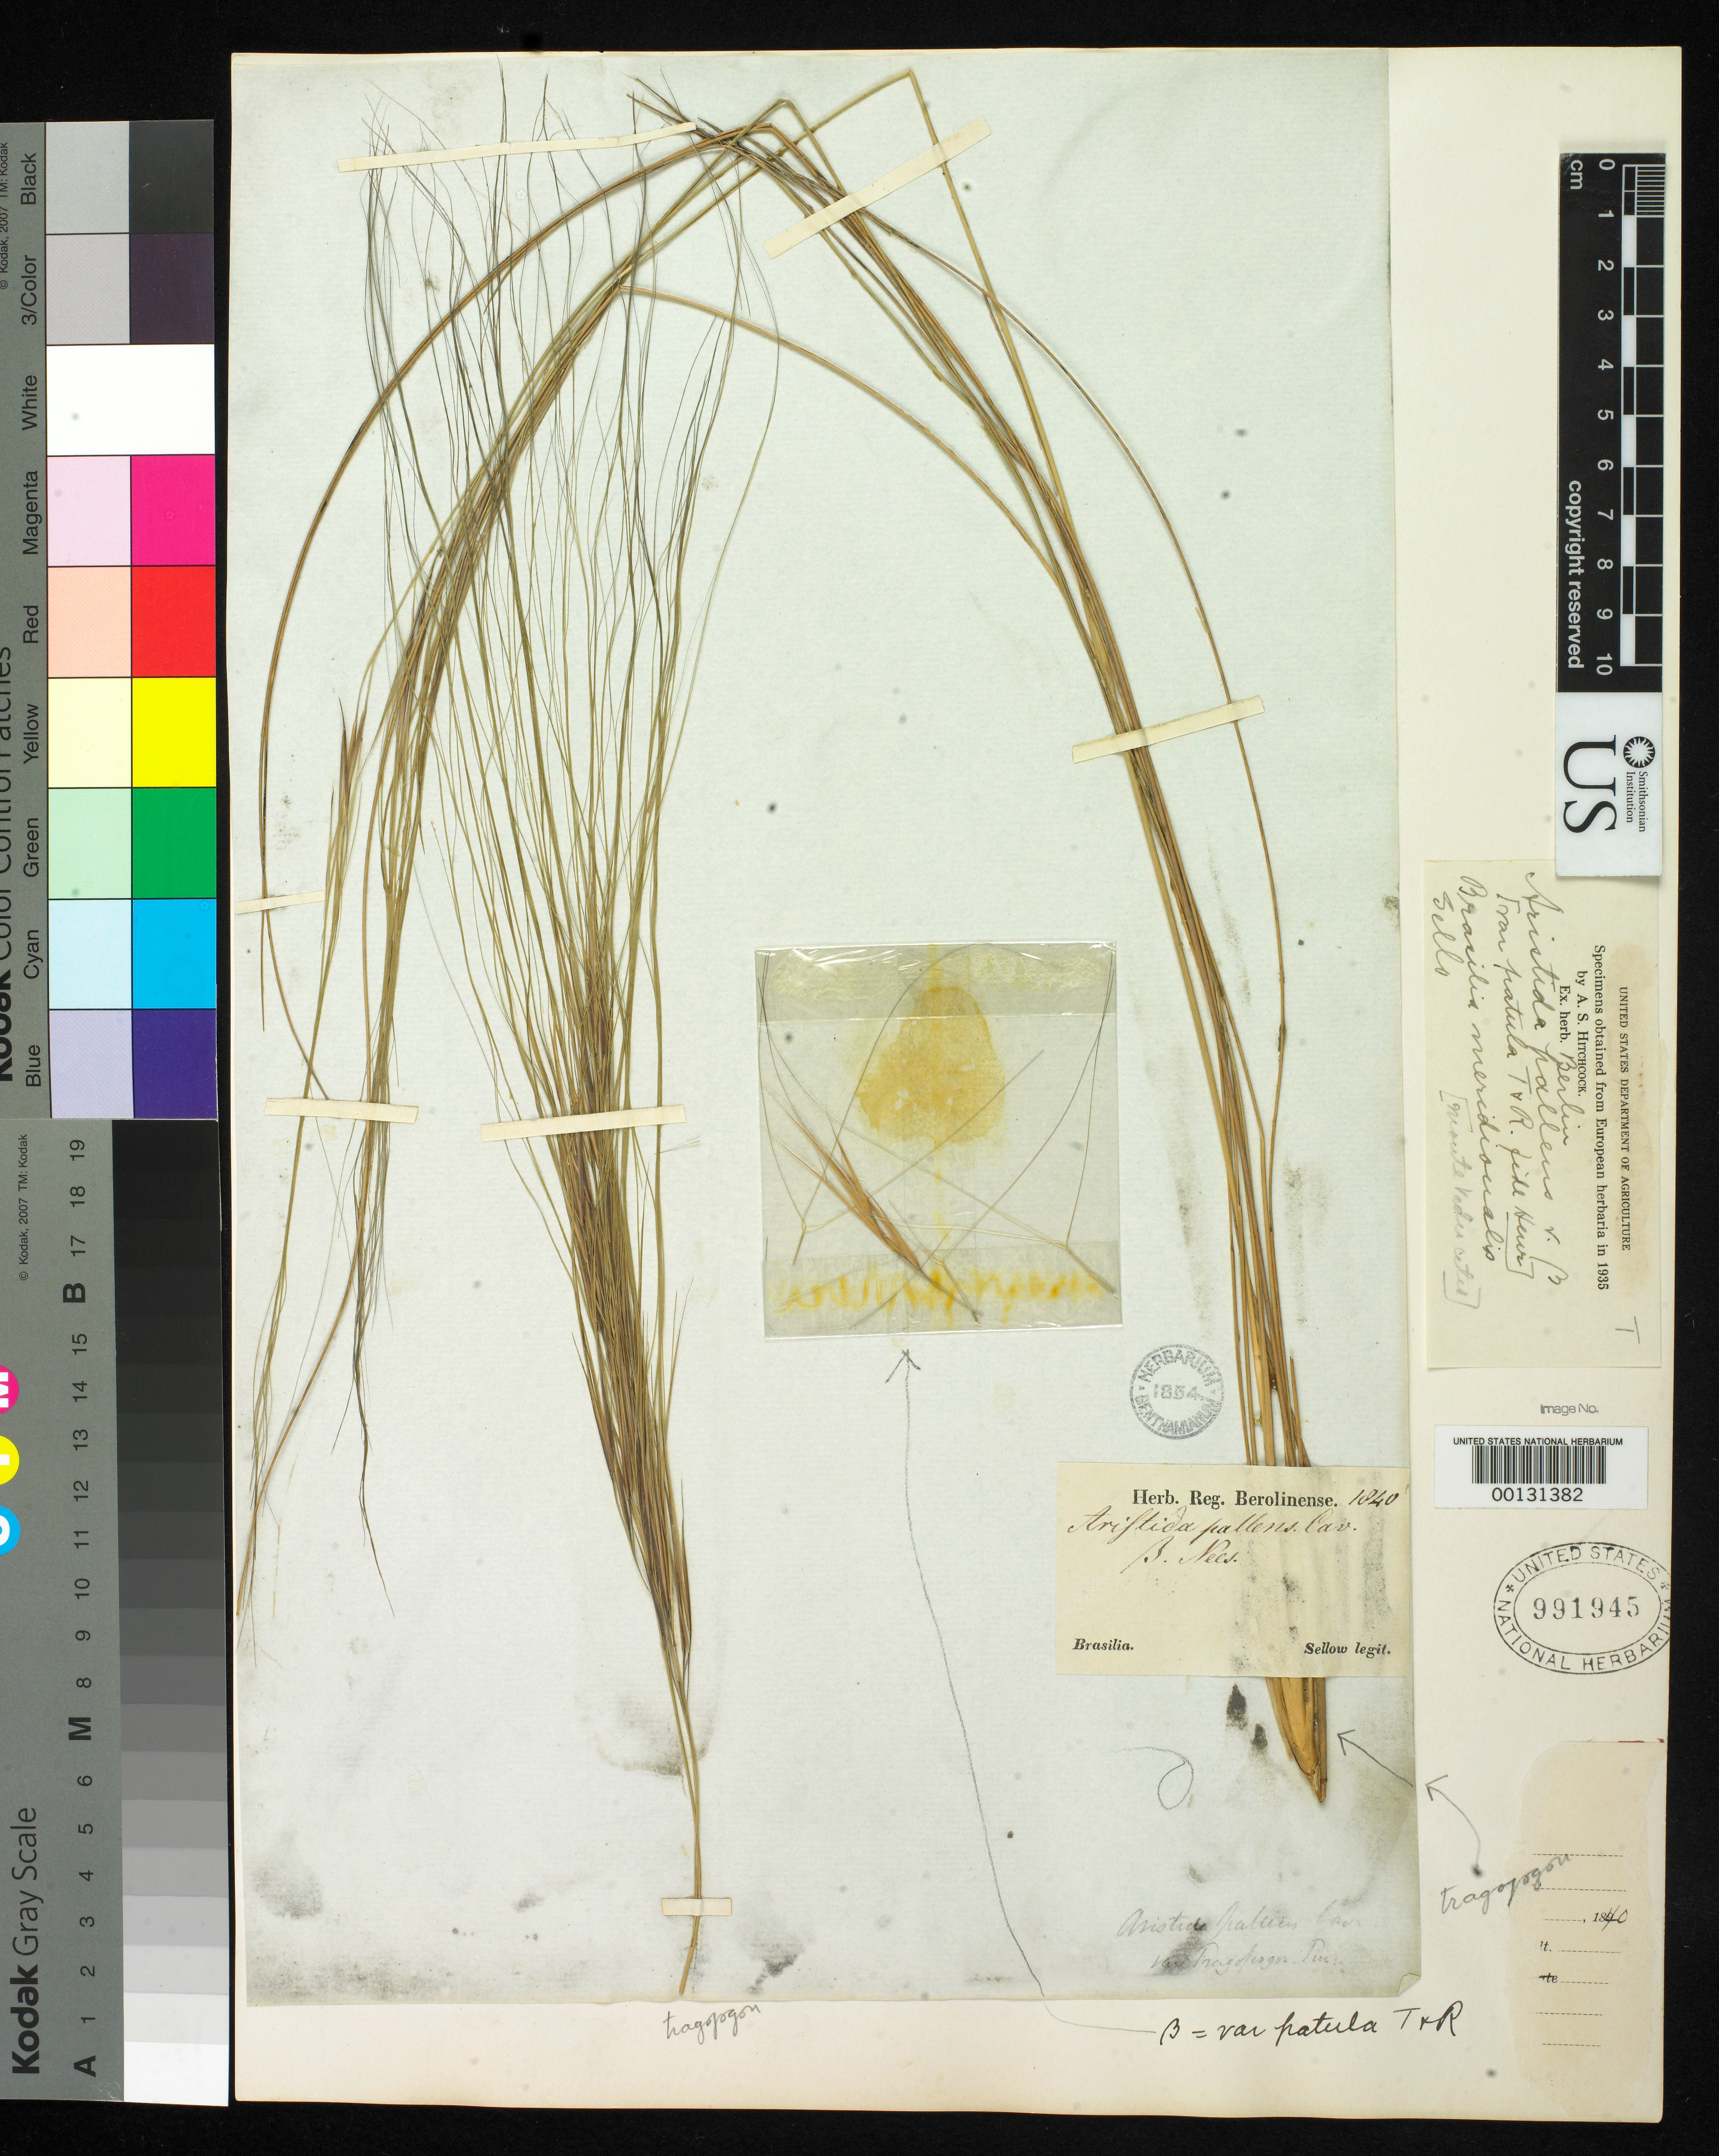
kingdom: Plantae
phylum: Tracheophyta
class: Liliopsida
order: Poales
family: Poaceae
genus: Aristida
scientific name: Aristida pallens var. patula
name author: Trin. & Rupr.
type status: Type Collection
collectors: F. Sellow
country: Brazil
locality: Southern Brazil.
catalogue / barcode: US 991945